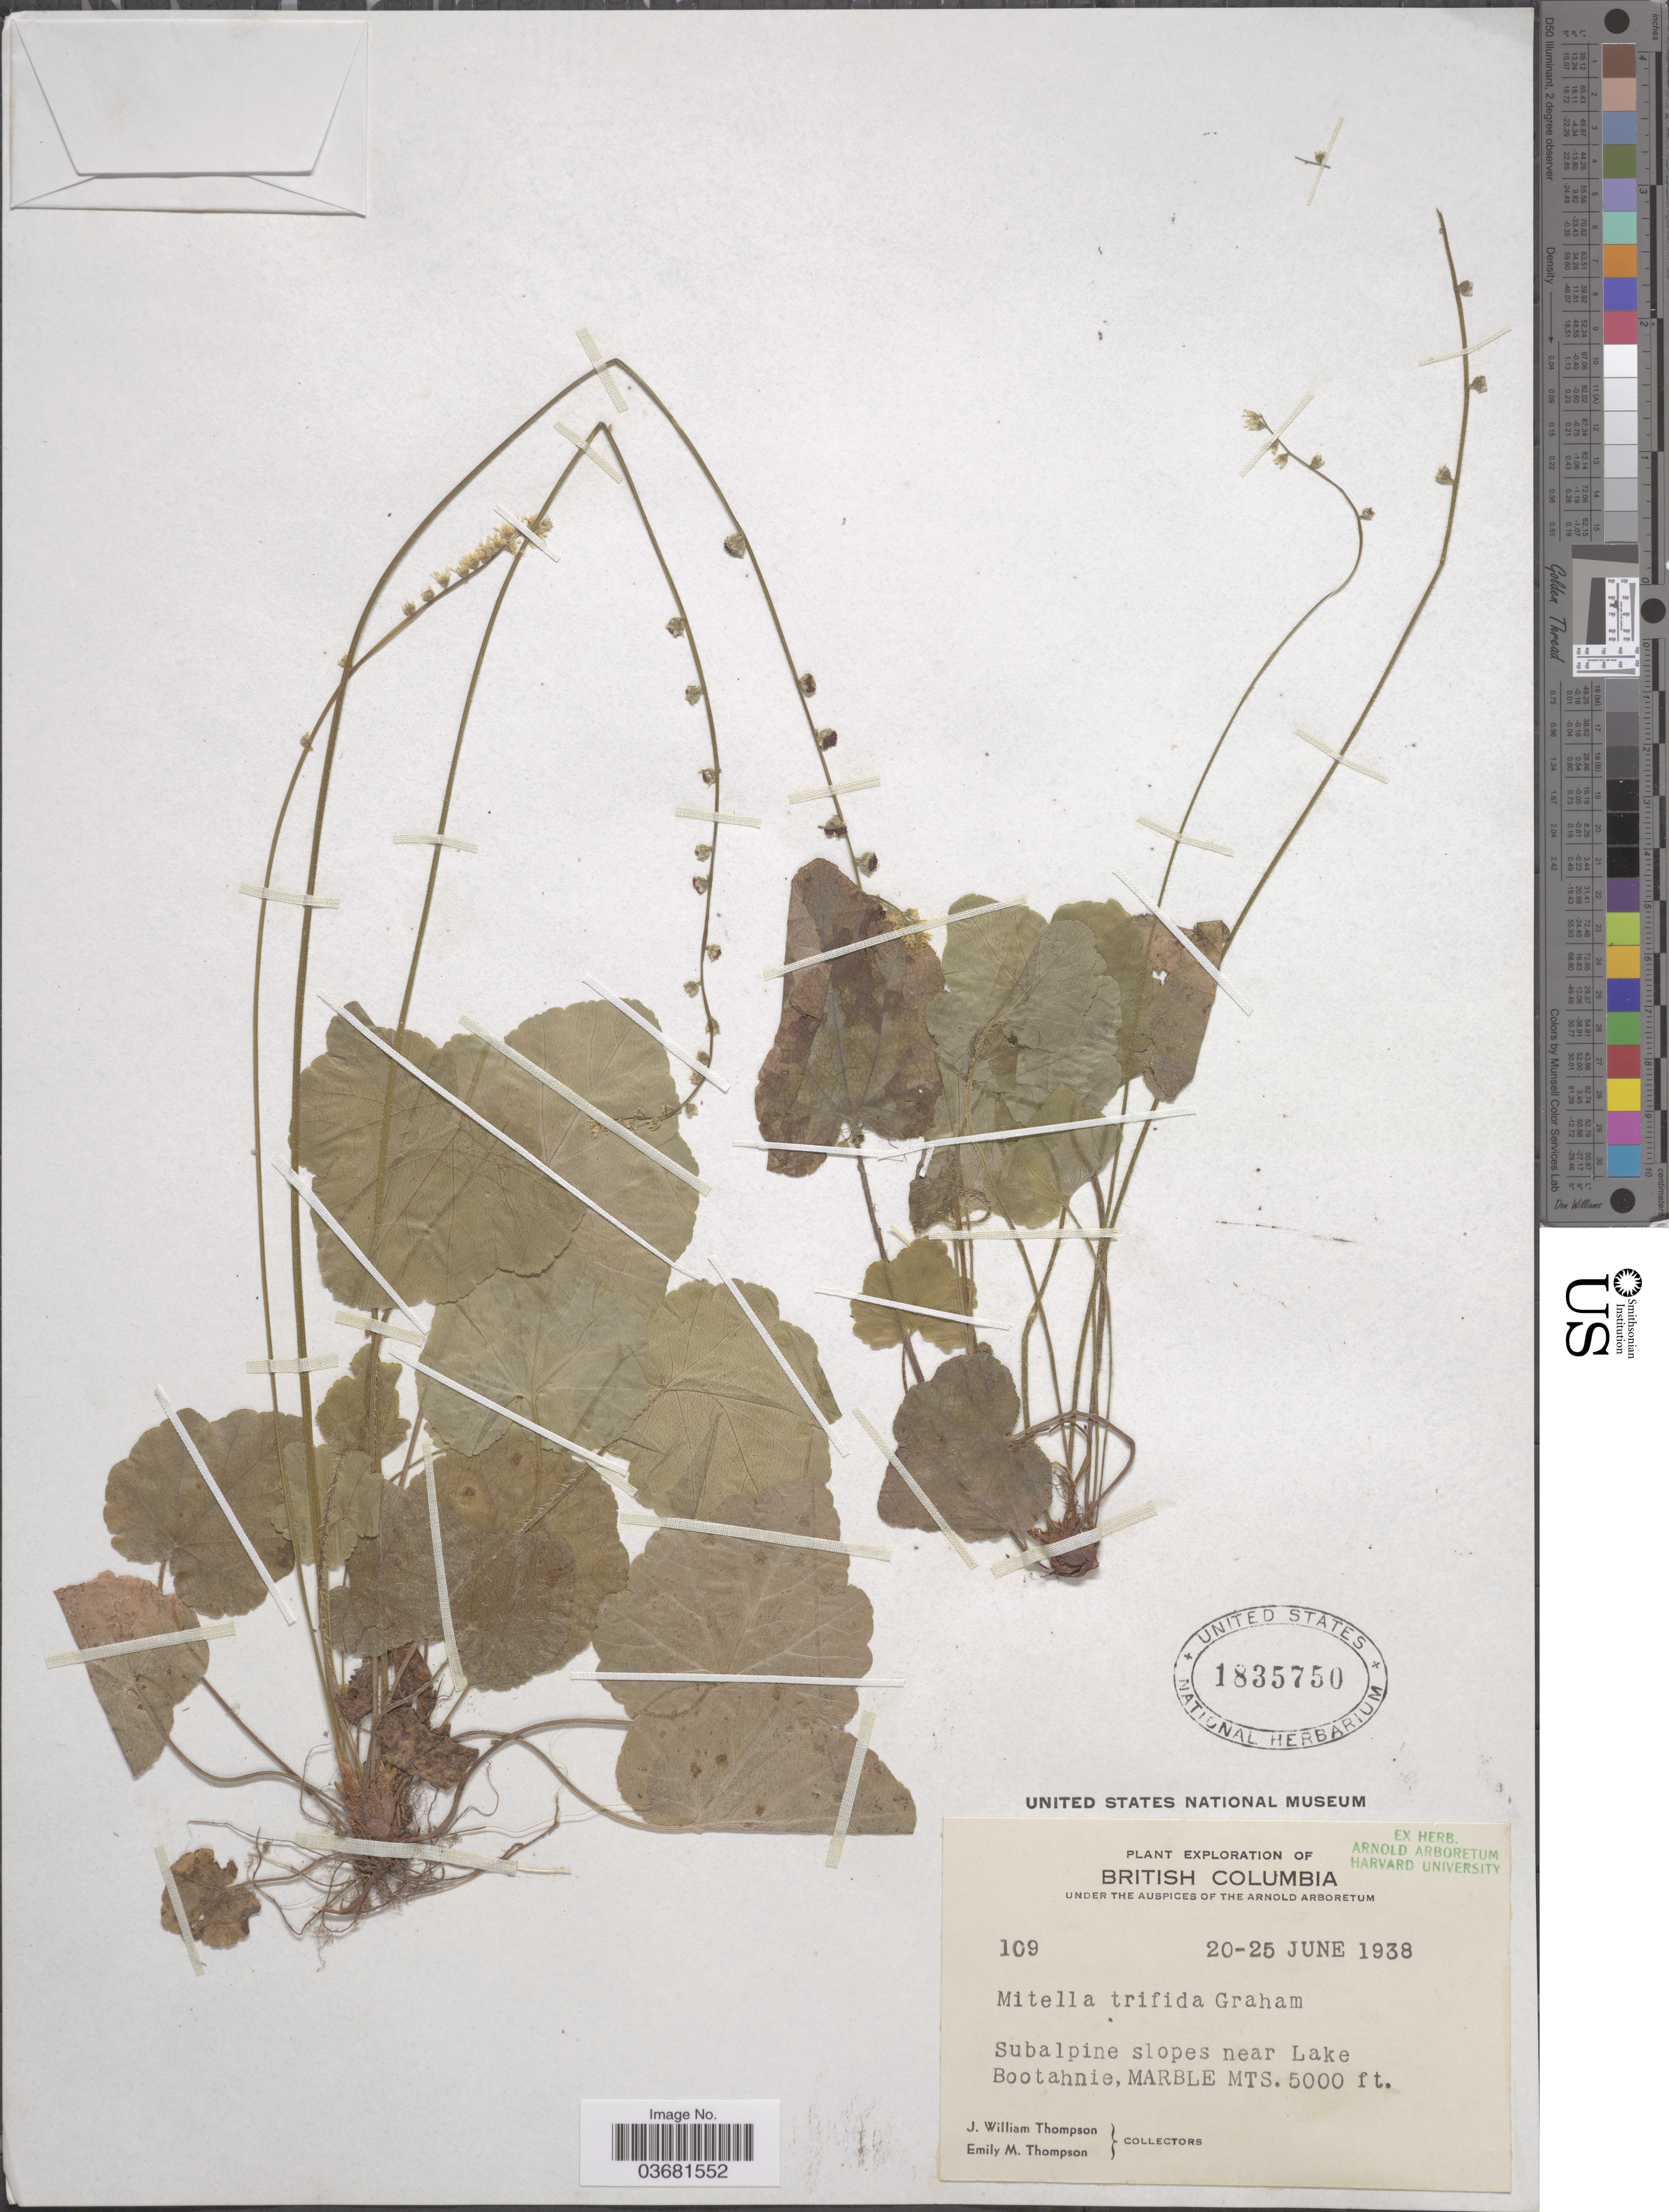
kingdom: Plantae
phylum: Tracheophyta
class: Magnoliopsida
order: Saxifragales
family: Saxifragaceae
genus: Mitella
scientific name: Mitella trifida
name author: Graham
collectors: J. W. Thompson & E. M. Thompson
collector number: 109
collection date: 1938-06-20/1938-06-25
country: Canada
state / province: British Columbia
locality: Exploration of British Columbia. Subalpine slopes near Lake Boothahnie, Marble Mts.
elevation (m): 1524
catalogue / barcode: US 1835750